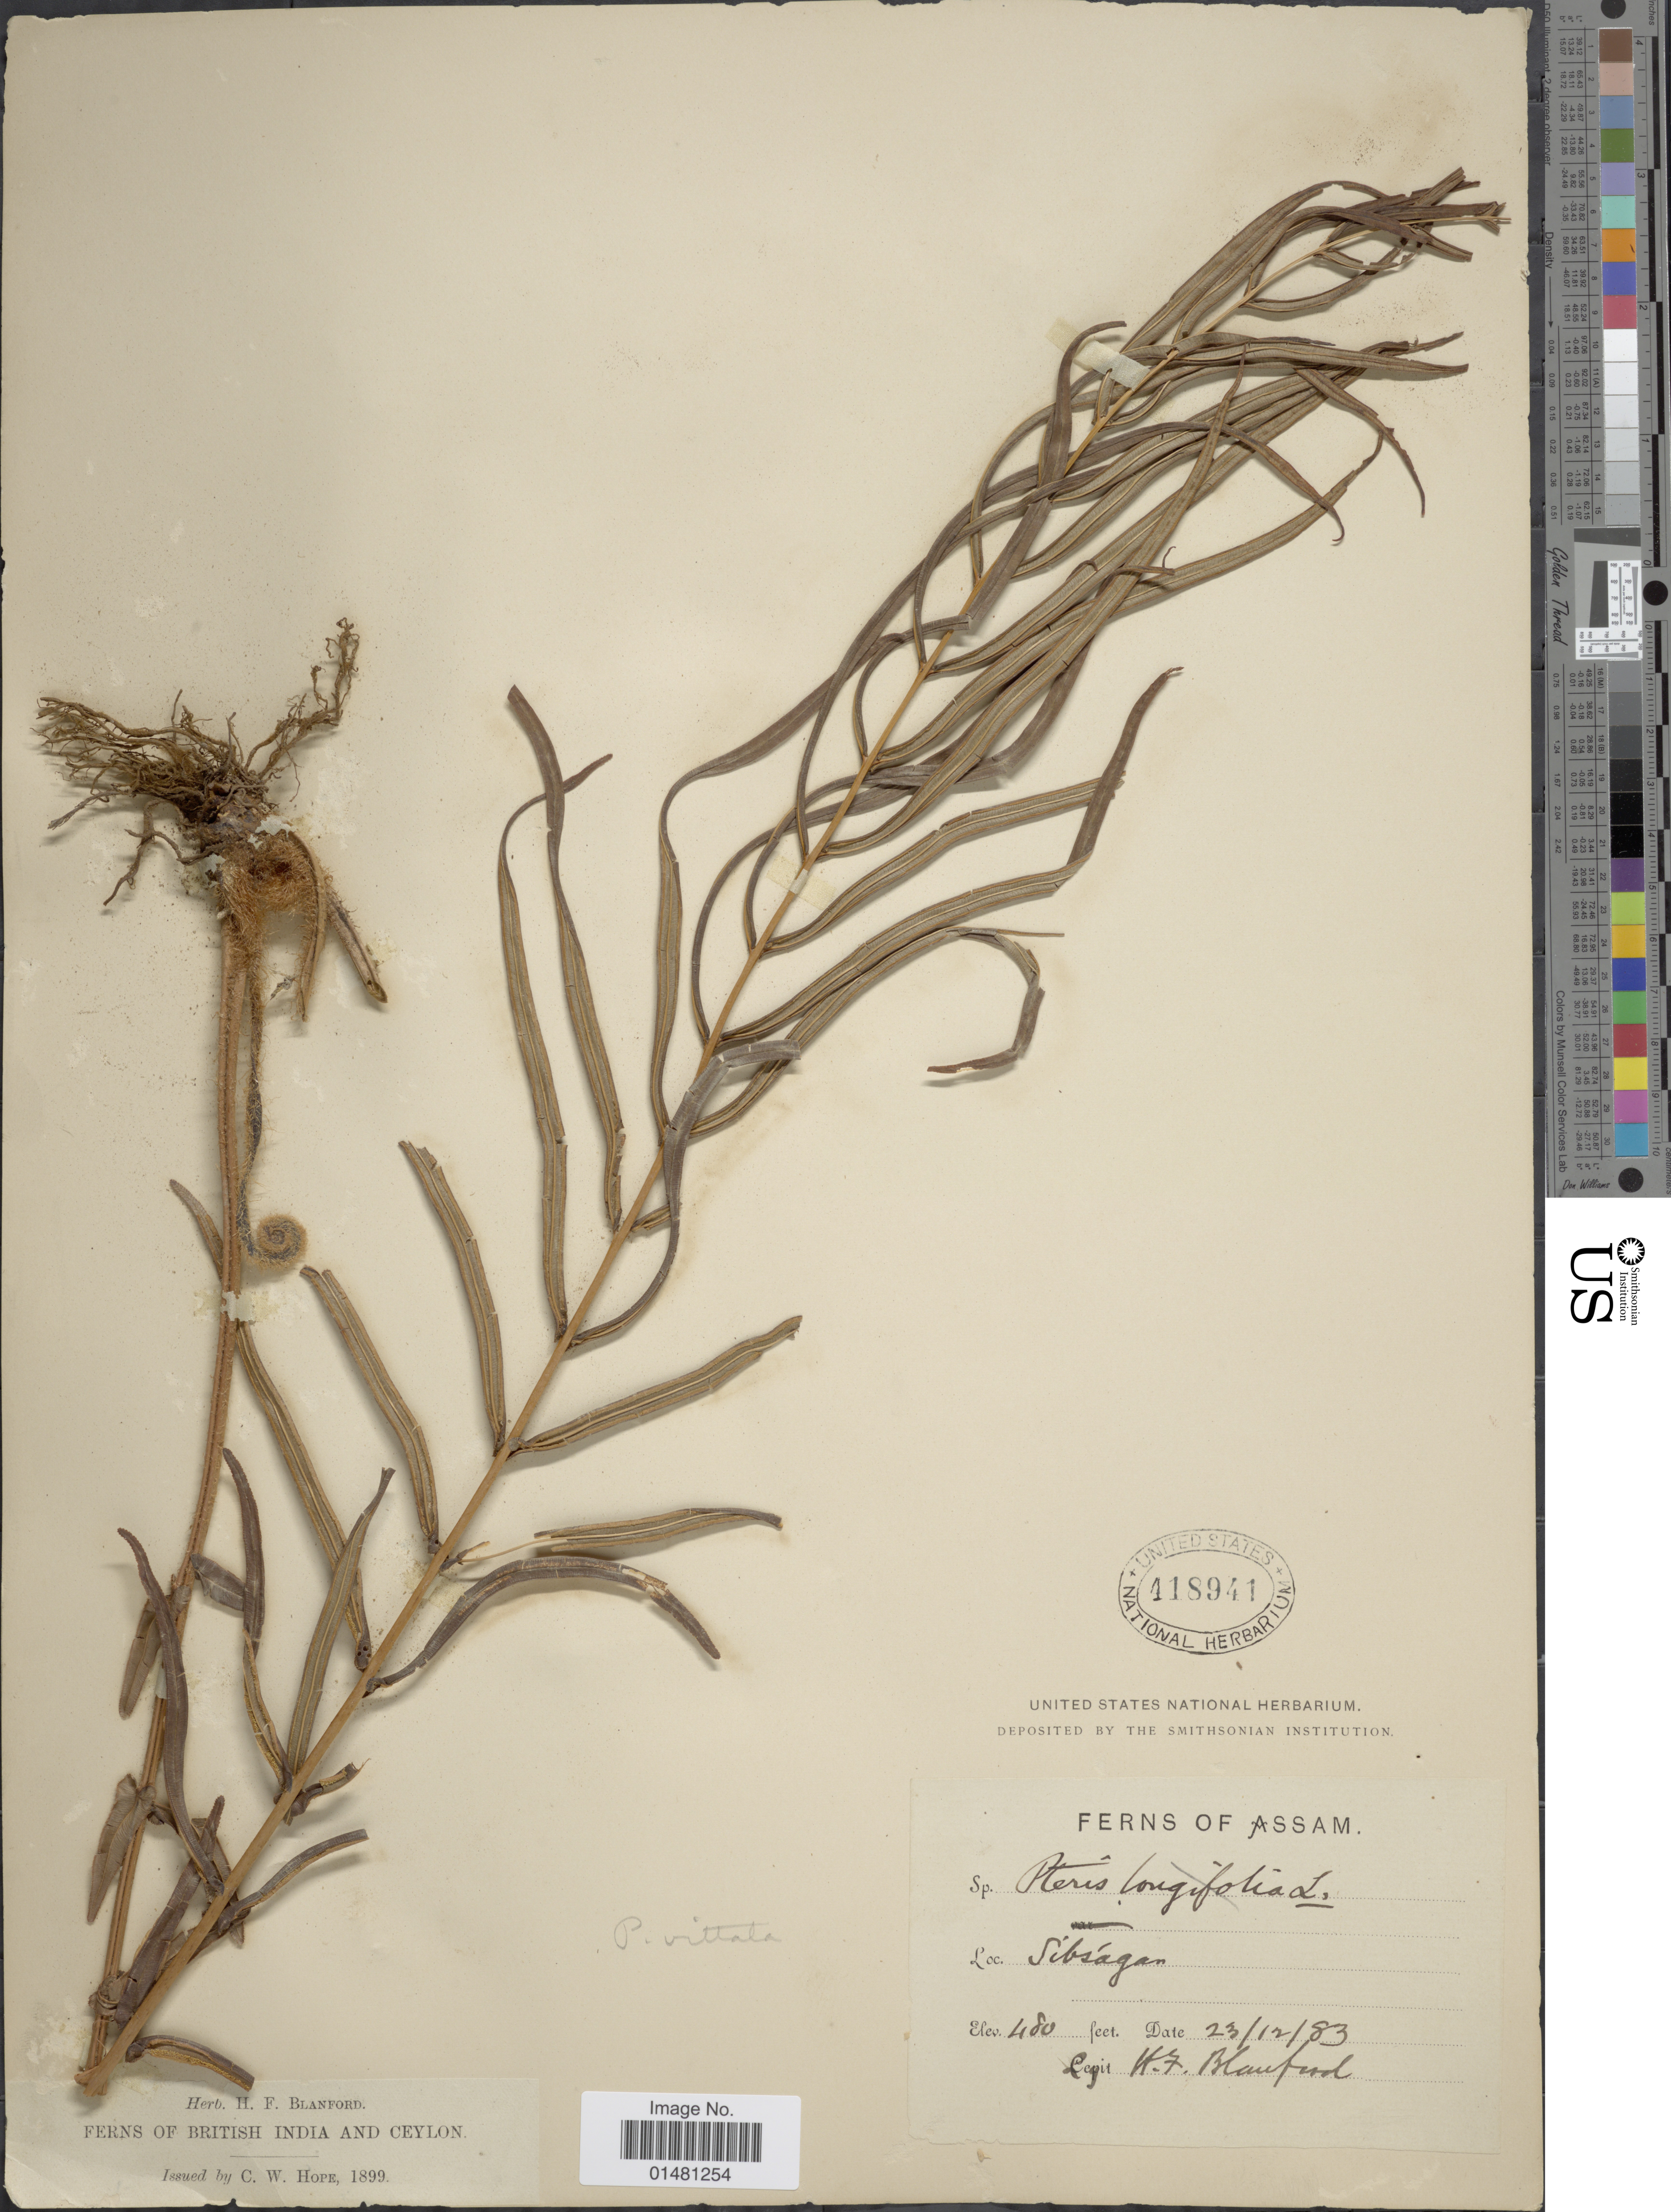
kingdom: Plantae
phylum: Tracheophyta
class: Polypodiopsida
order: Polypodiales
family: Pteridaceae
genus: Pteris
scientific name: Pteris vittata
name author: L.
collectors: H. Blanford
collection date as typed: Transcribed d/m/y: 23/12/83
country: India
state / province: Assam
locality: Sivasagar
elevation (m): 146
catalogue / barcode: US 418941